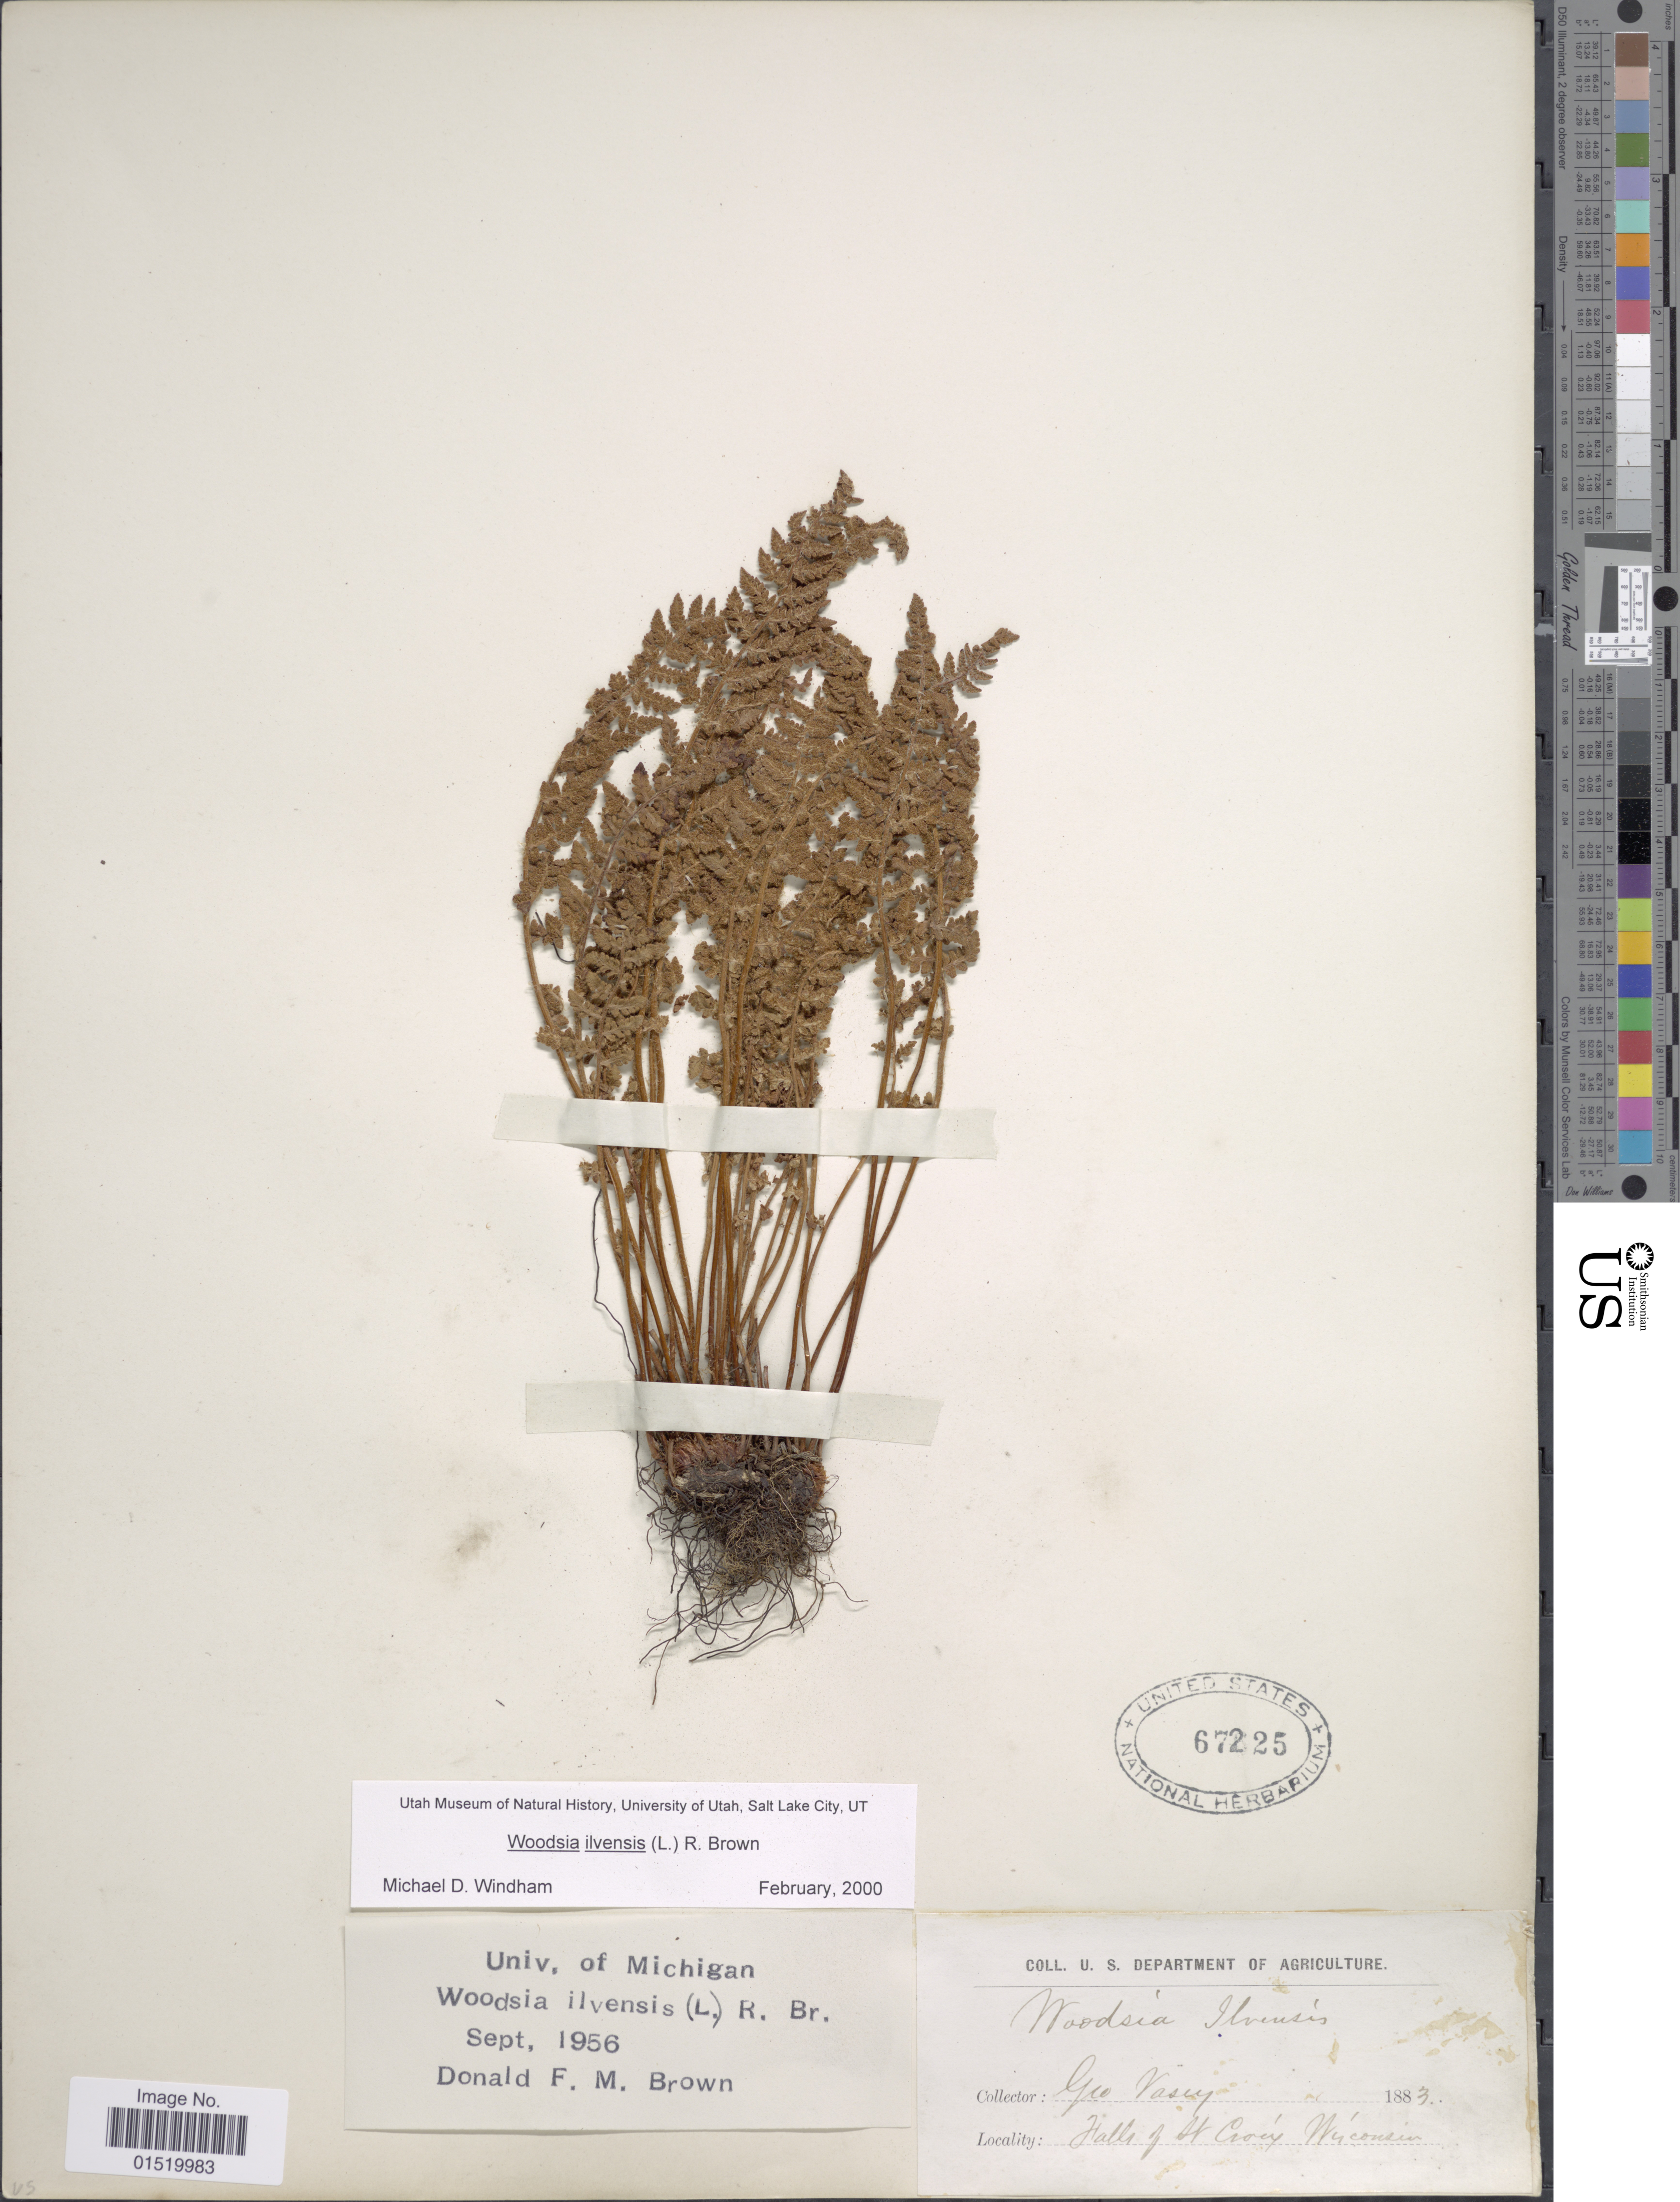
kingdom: Plantae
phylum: Tracheophyta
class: Polypodiopsida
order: Polypodiales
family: Woodsiaceae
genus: Woodsia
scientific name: Woodsia ilvensis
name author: (L.) R. Br.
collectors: G. Vasey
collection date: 1883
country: United States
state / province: Wisconsin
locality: Falls of St Croix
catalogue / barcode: US 67225